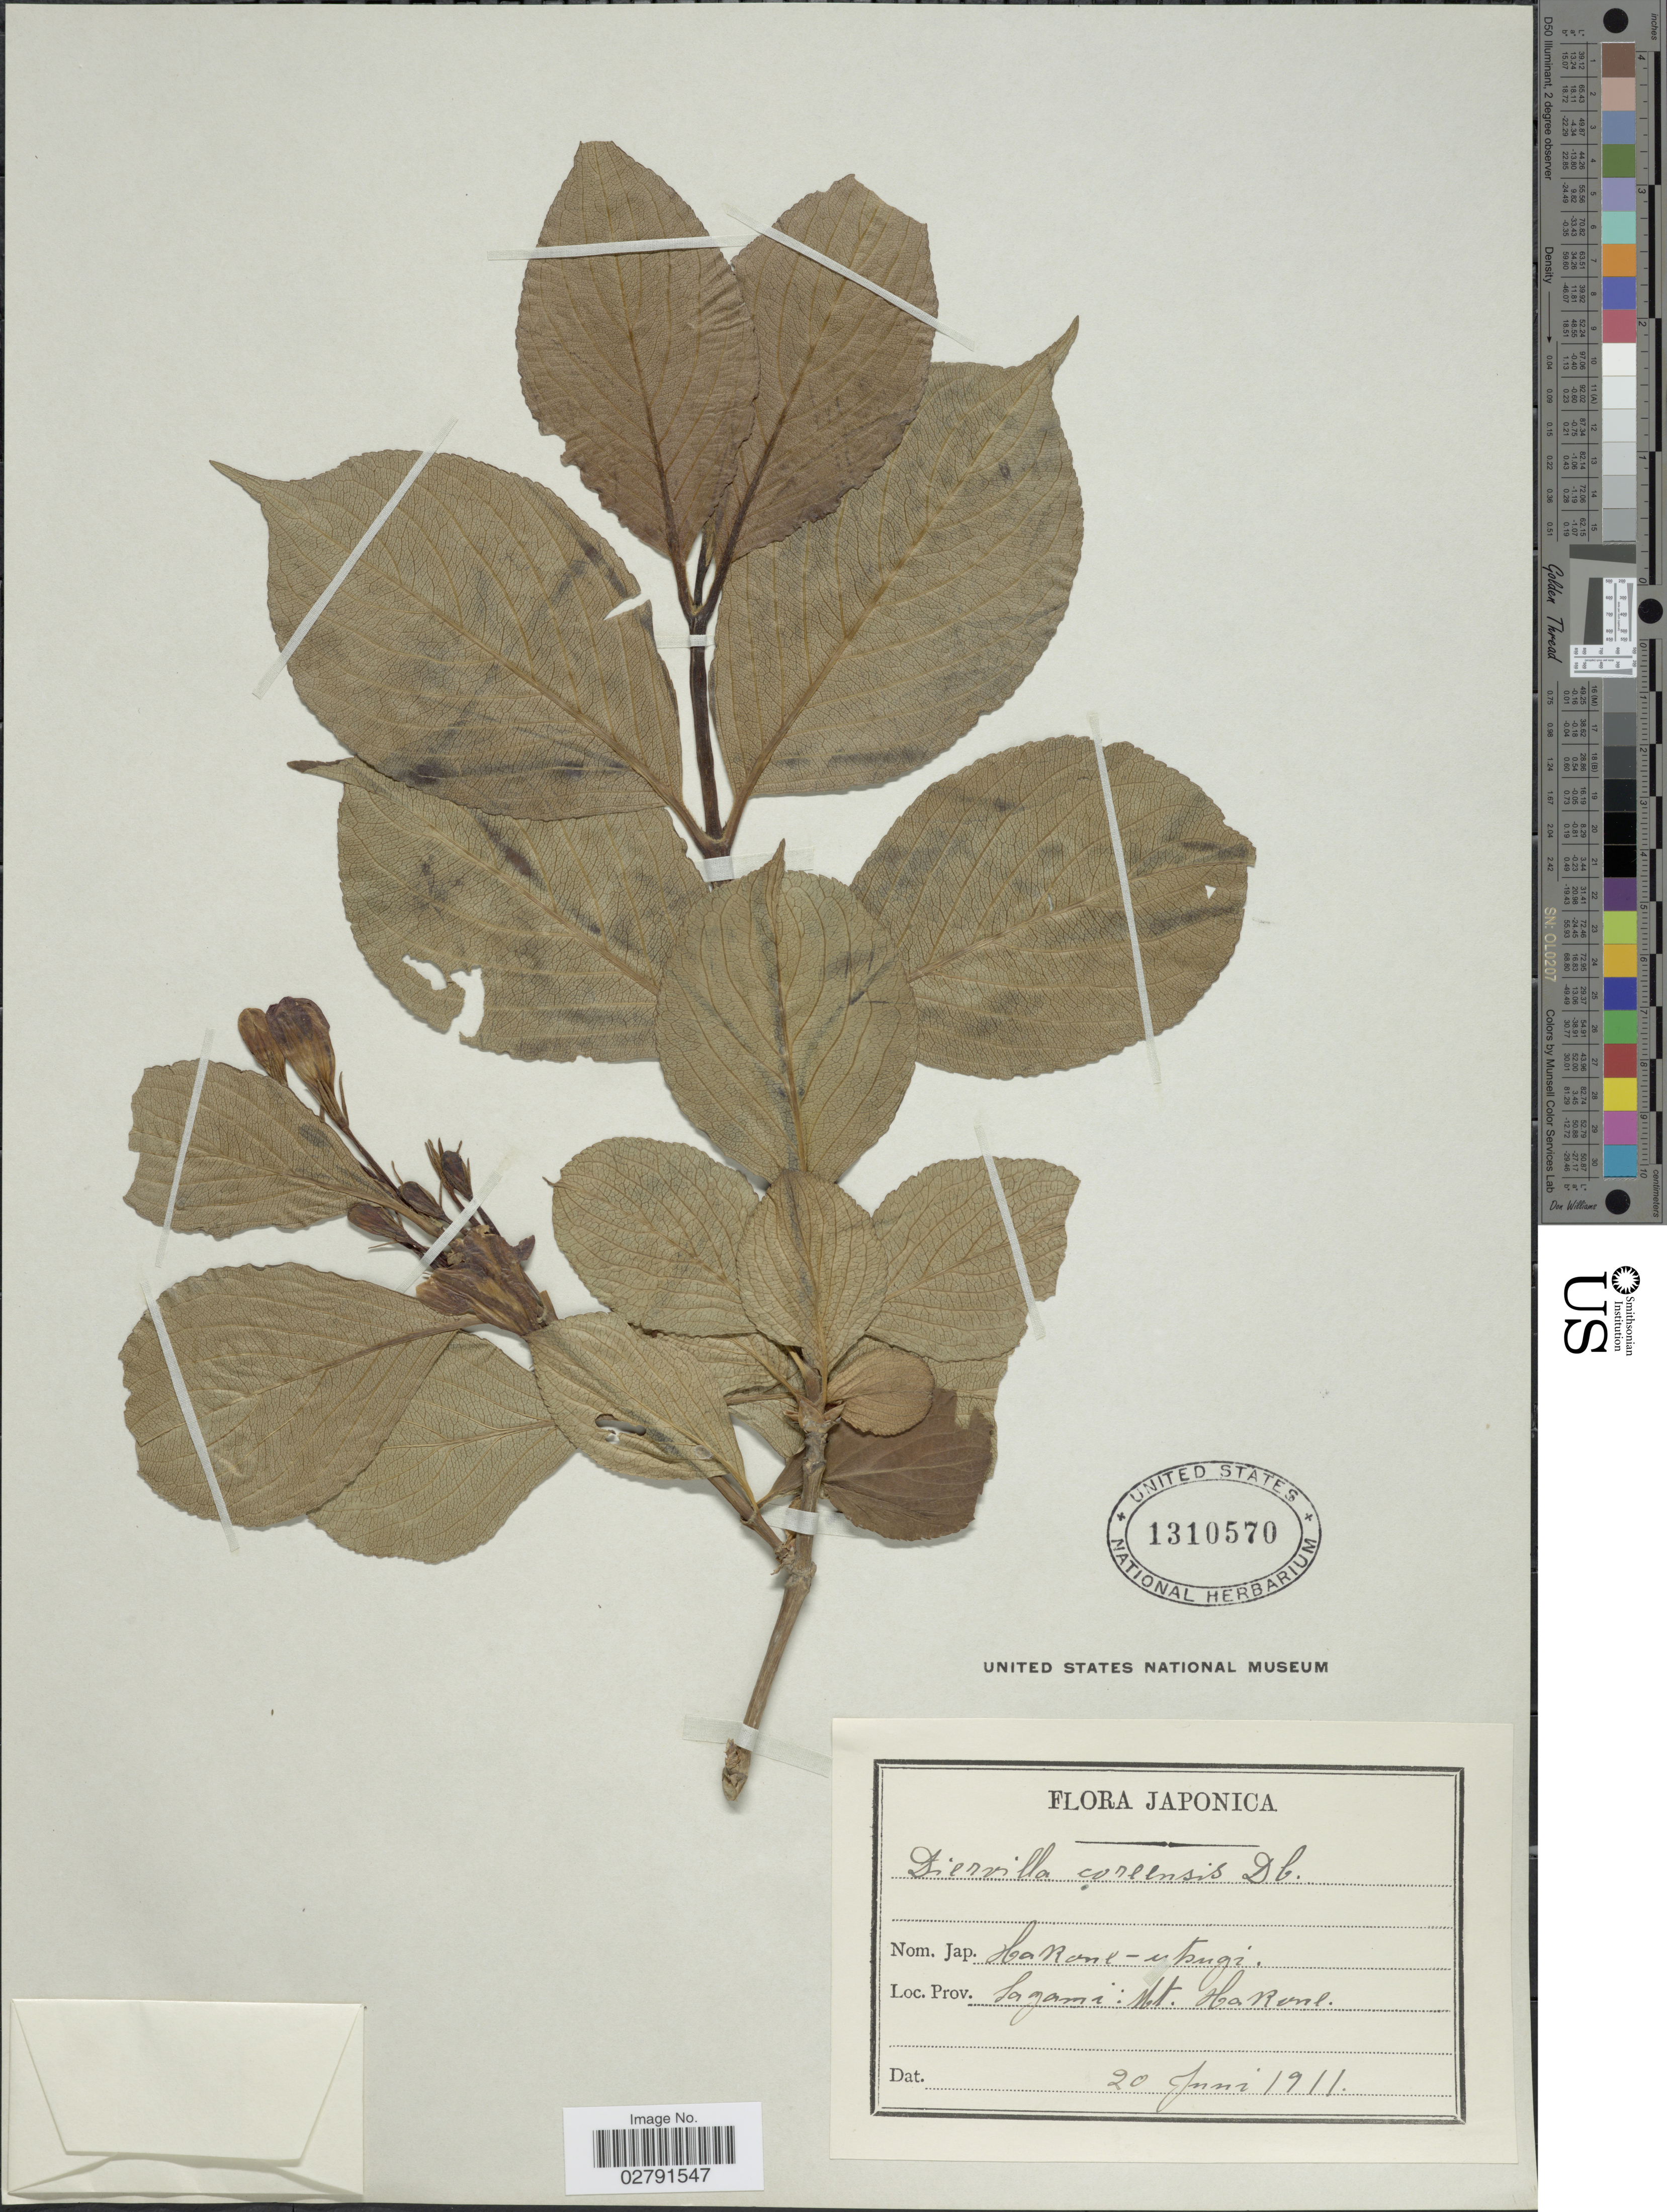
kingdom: Plantae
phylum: Tracheophyta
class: Magnoliopsida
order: Dipsacales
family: Caprifoliaceae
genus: Diervilla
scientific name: Diervilla coraeensis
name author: (Thunb.) DC.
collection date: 1911-06-20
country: Japan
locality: Sagami:Mt. Hakone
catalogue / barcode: US 1310570